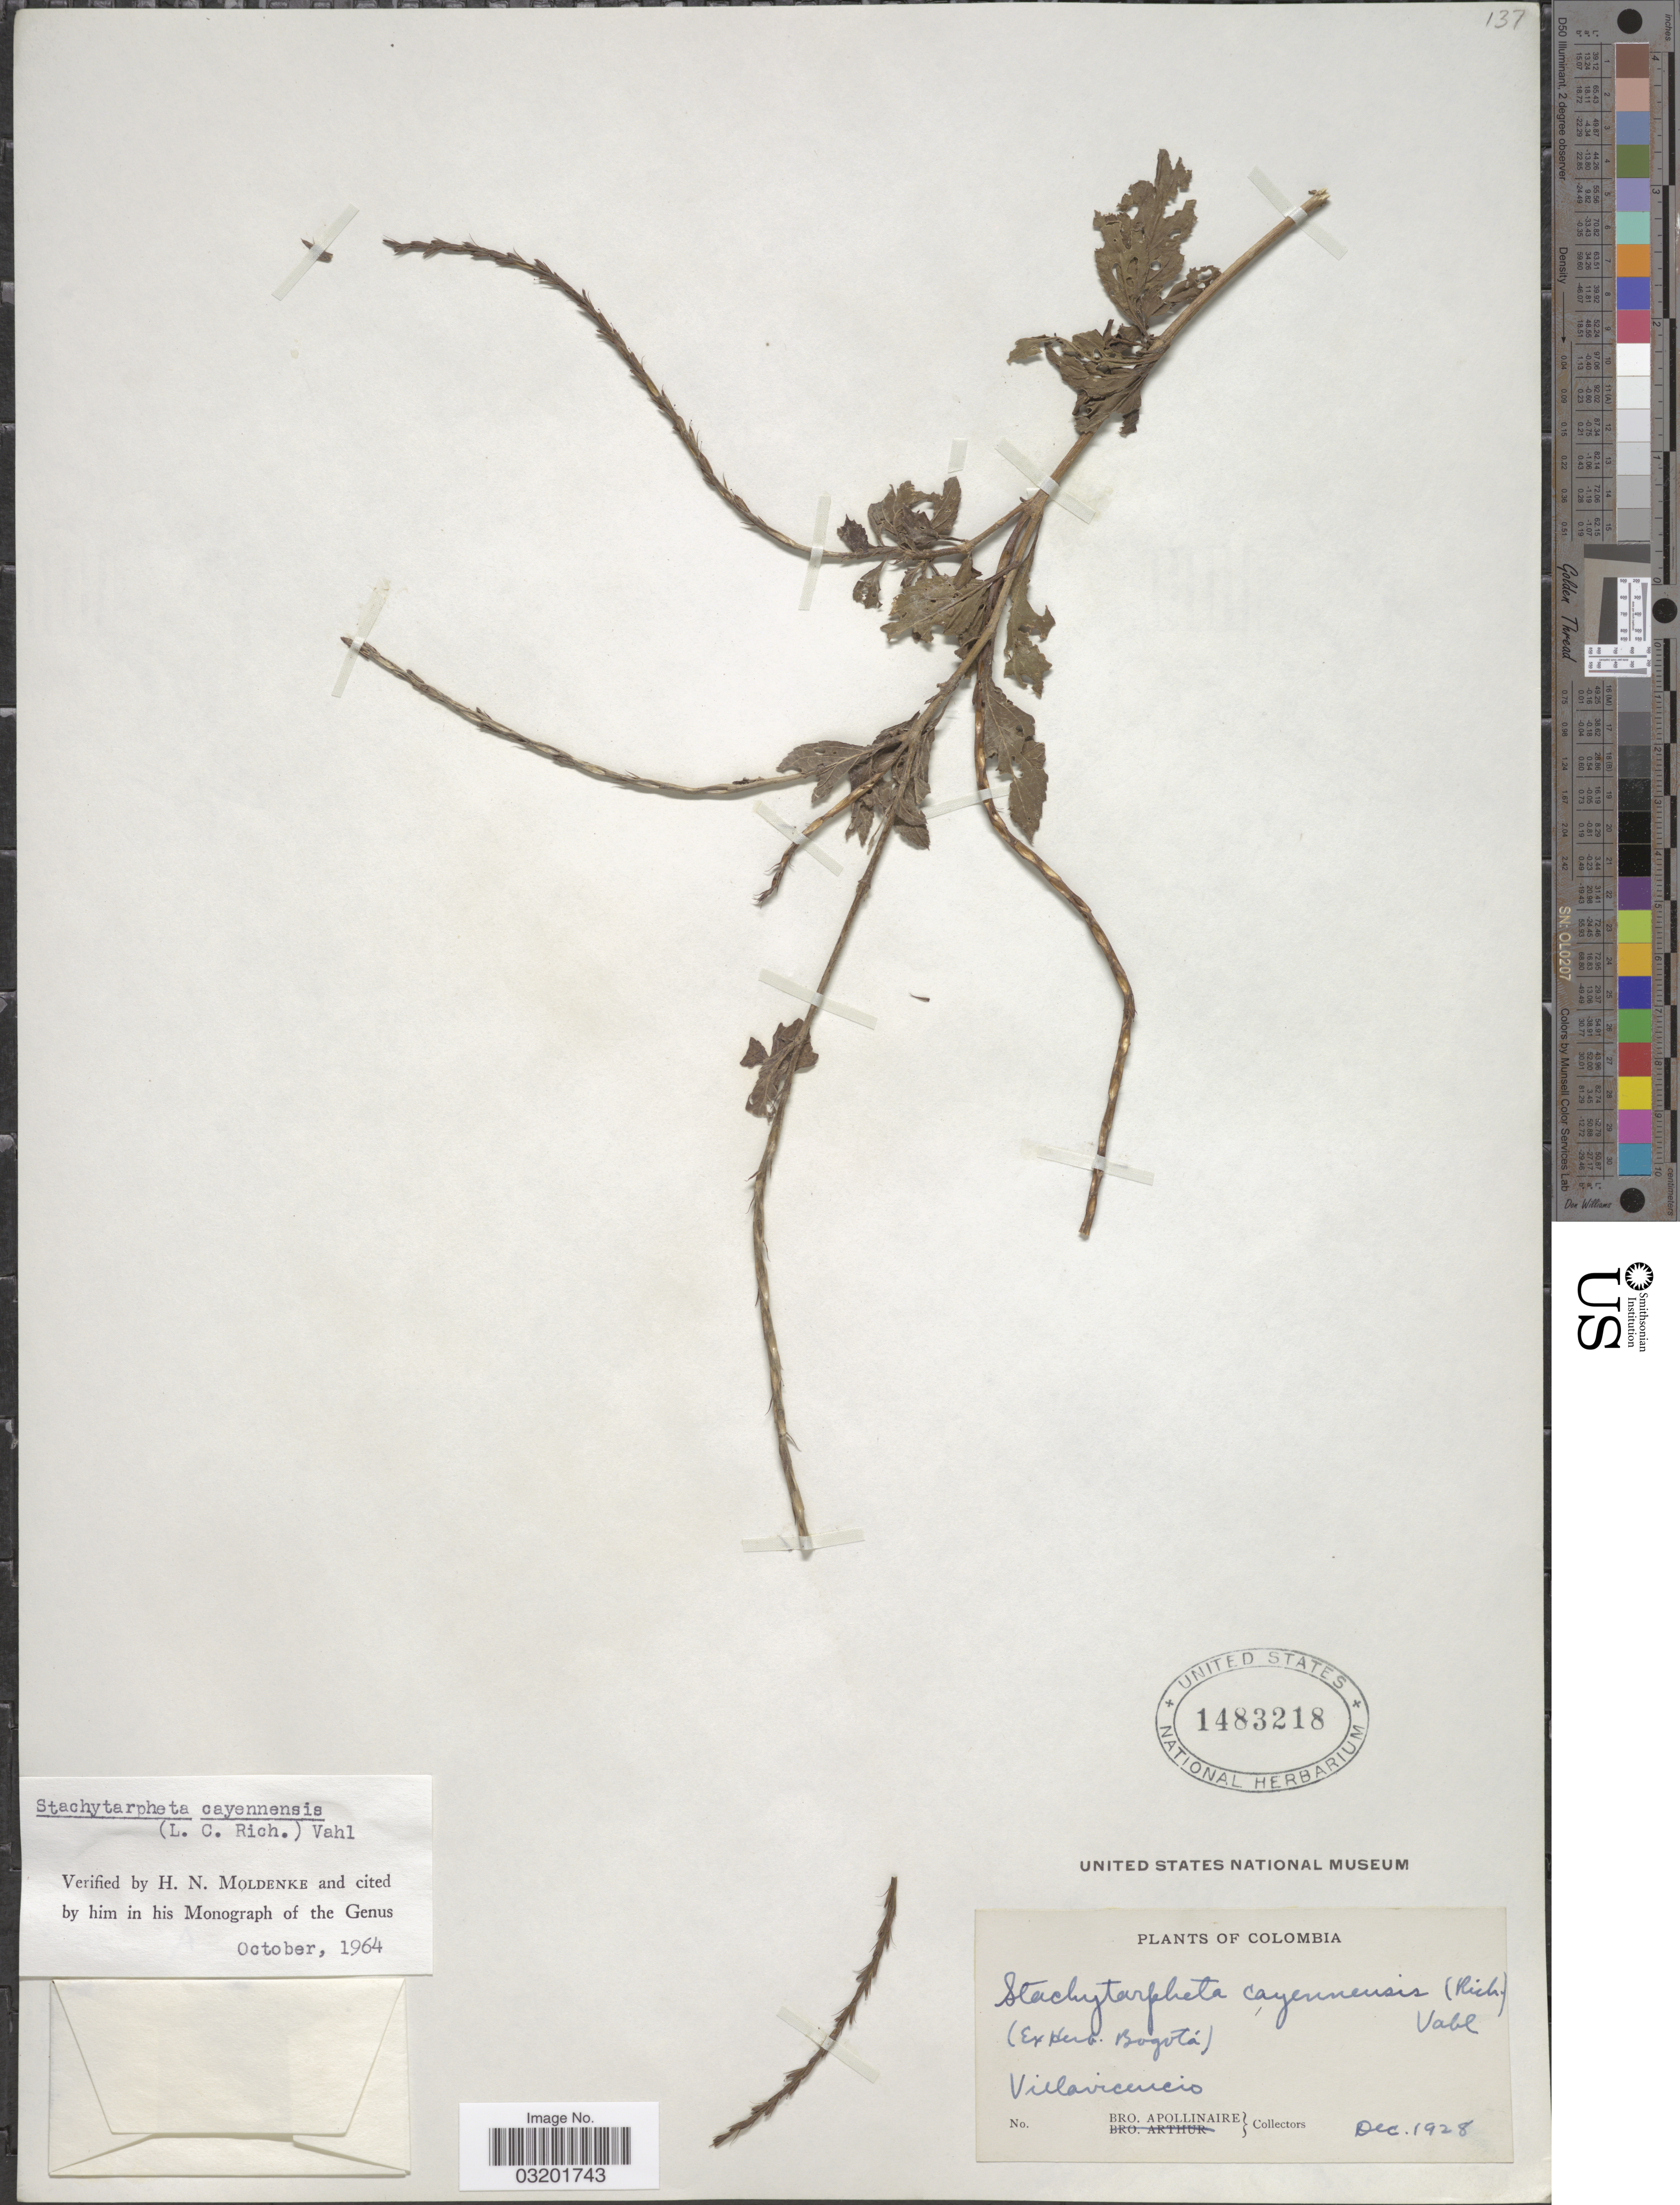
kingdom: Plantae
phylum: Tracheophyta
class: Magnoliopsida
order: Lamiales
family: Verbenaceae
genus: Stachytarpheta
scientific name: Stachytarpheta cayennensis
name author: (Rich.) Vahl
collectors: Bro. Apollinaire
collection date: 1928-12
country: Colombia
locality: Villavicencio.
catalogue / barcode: US 1483218